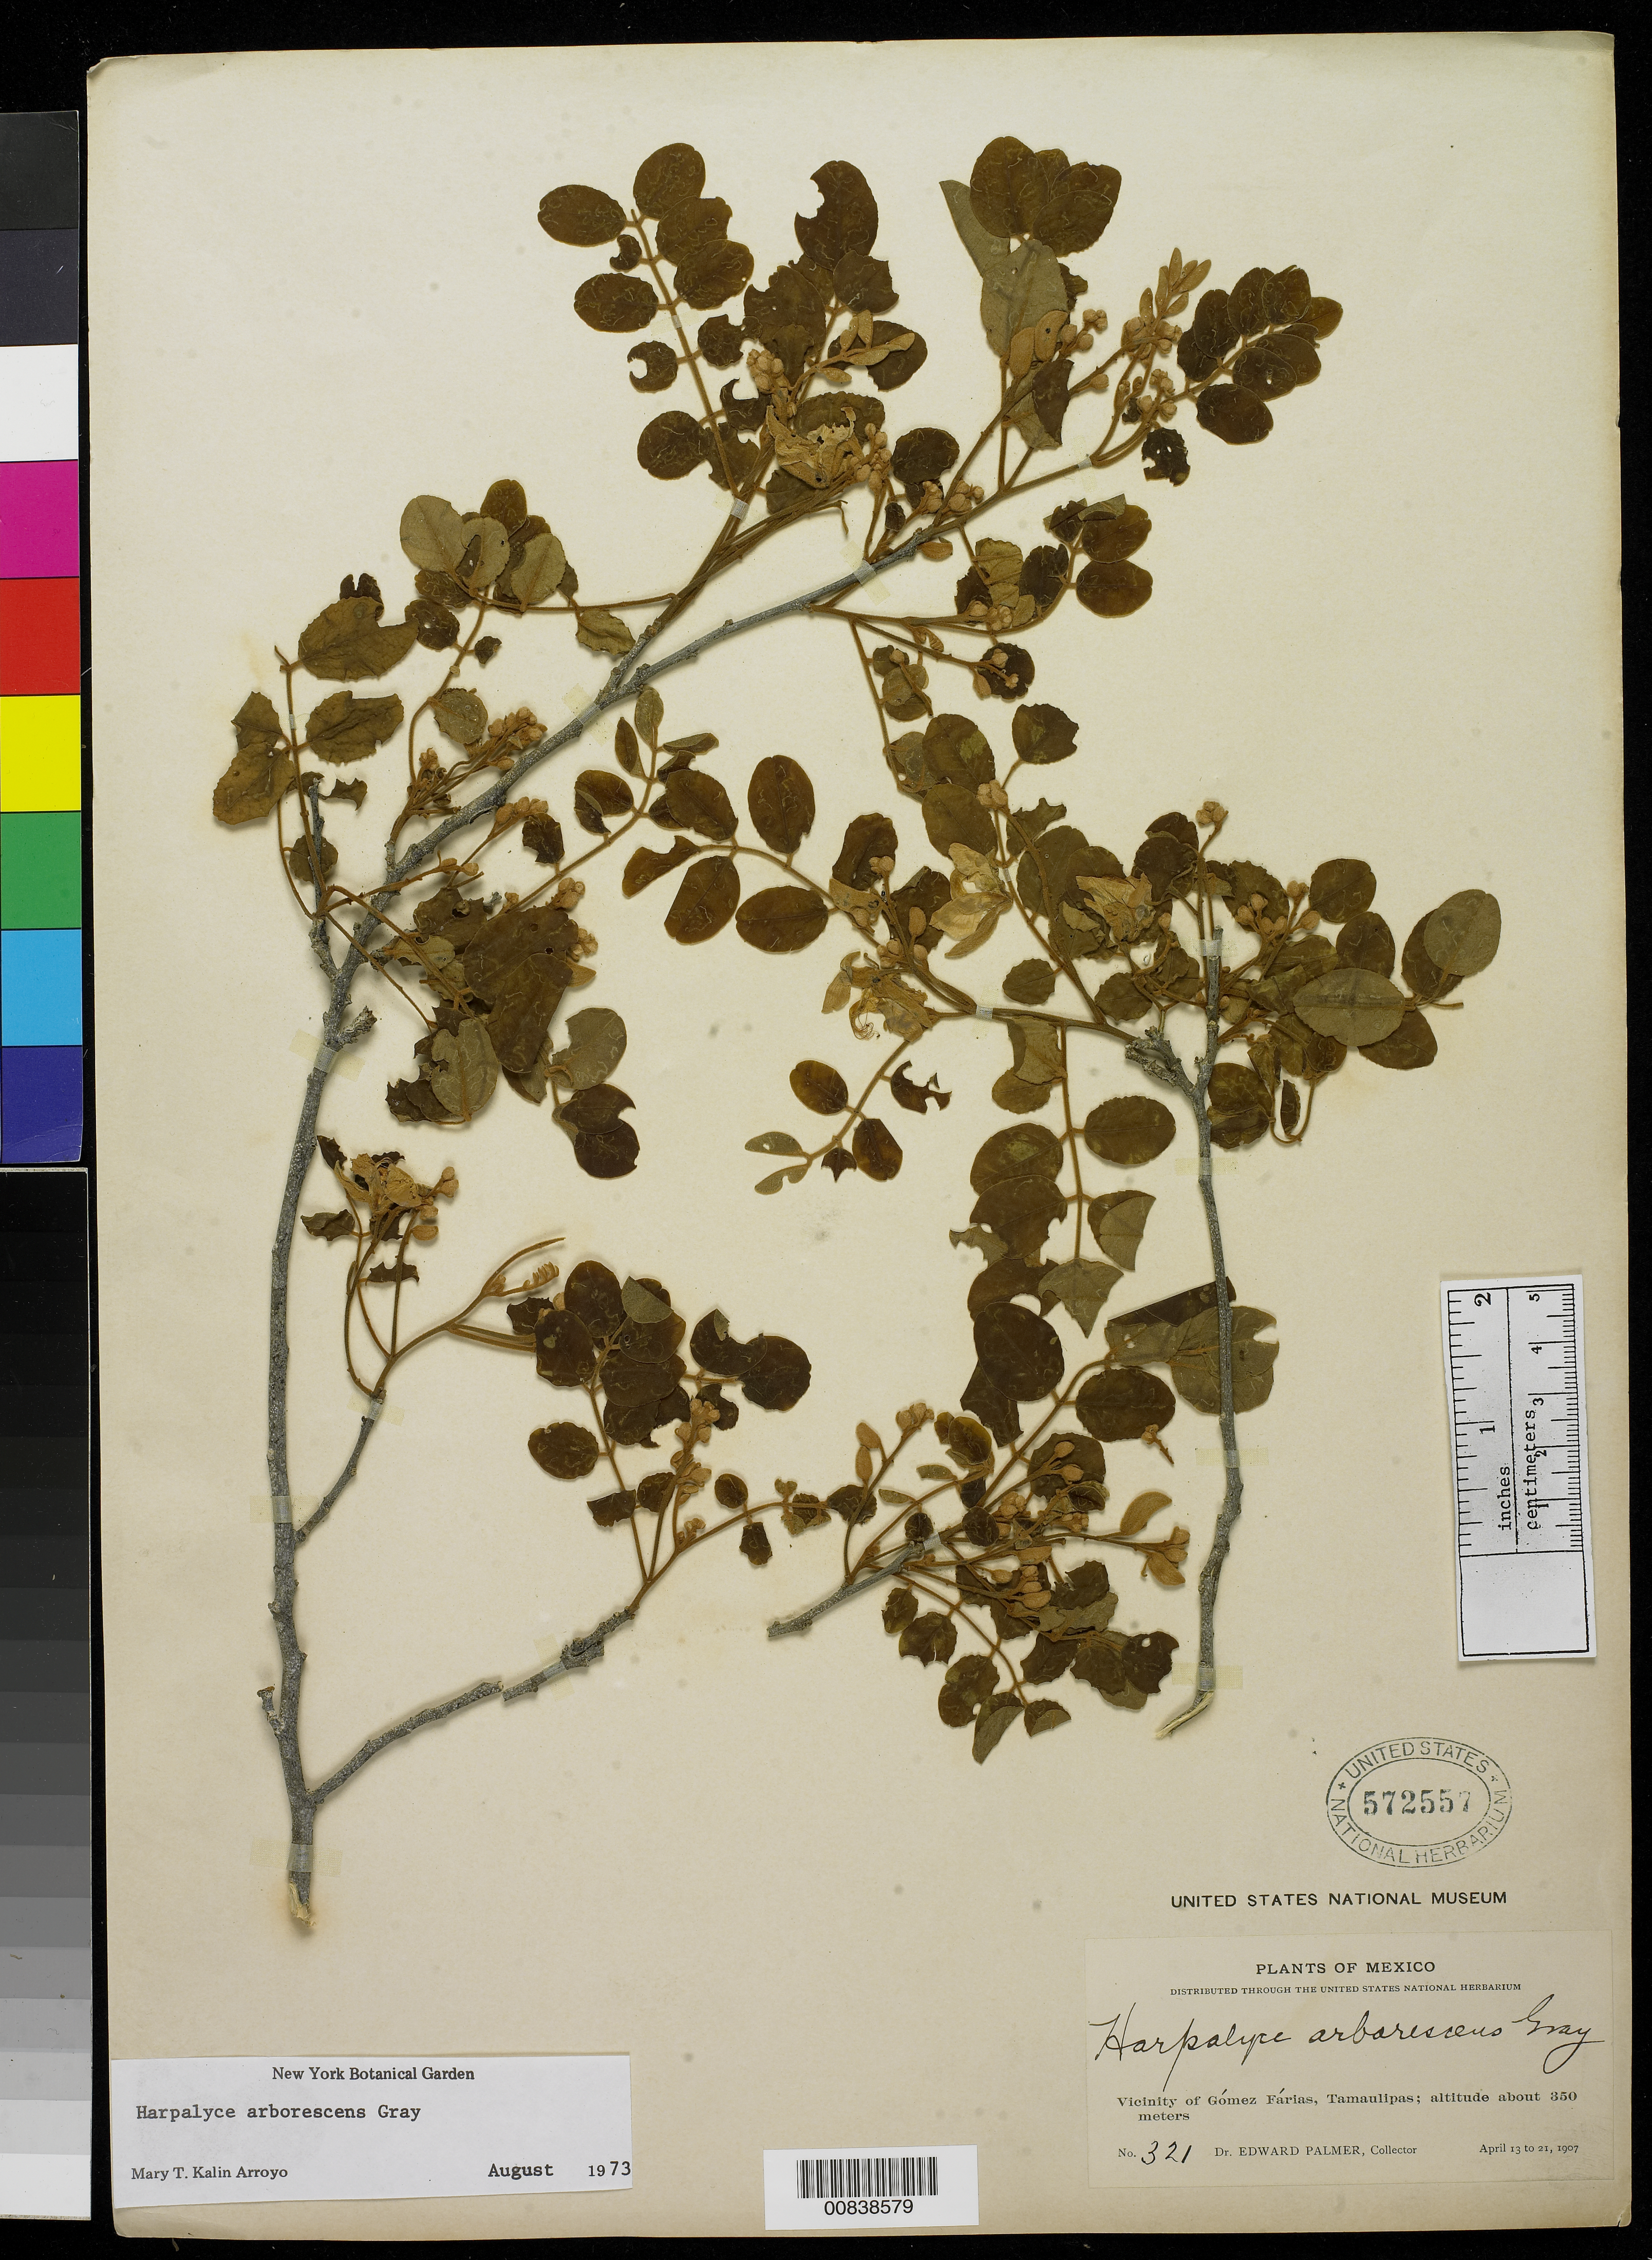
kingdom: Plantae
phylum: Tracheophyta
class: Magnoliopsida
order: Fabales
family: Fabaceae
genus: Psorothamnus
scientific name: Psorothamnus arborescens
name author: (Torr. ex A. Gray) Barneby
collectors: E. Palmer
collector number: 321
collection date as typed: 13 Apr 1907 to 21 Apr 1907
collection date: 1907-04-13/1907-04-21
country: Mexico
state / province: Tamaulipas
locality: Vicinity of Gómez Farias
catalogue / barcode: US 572557